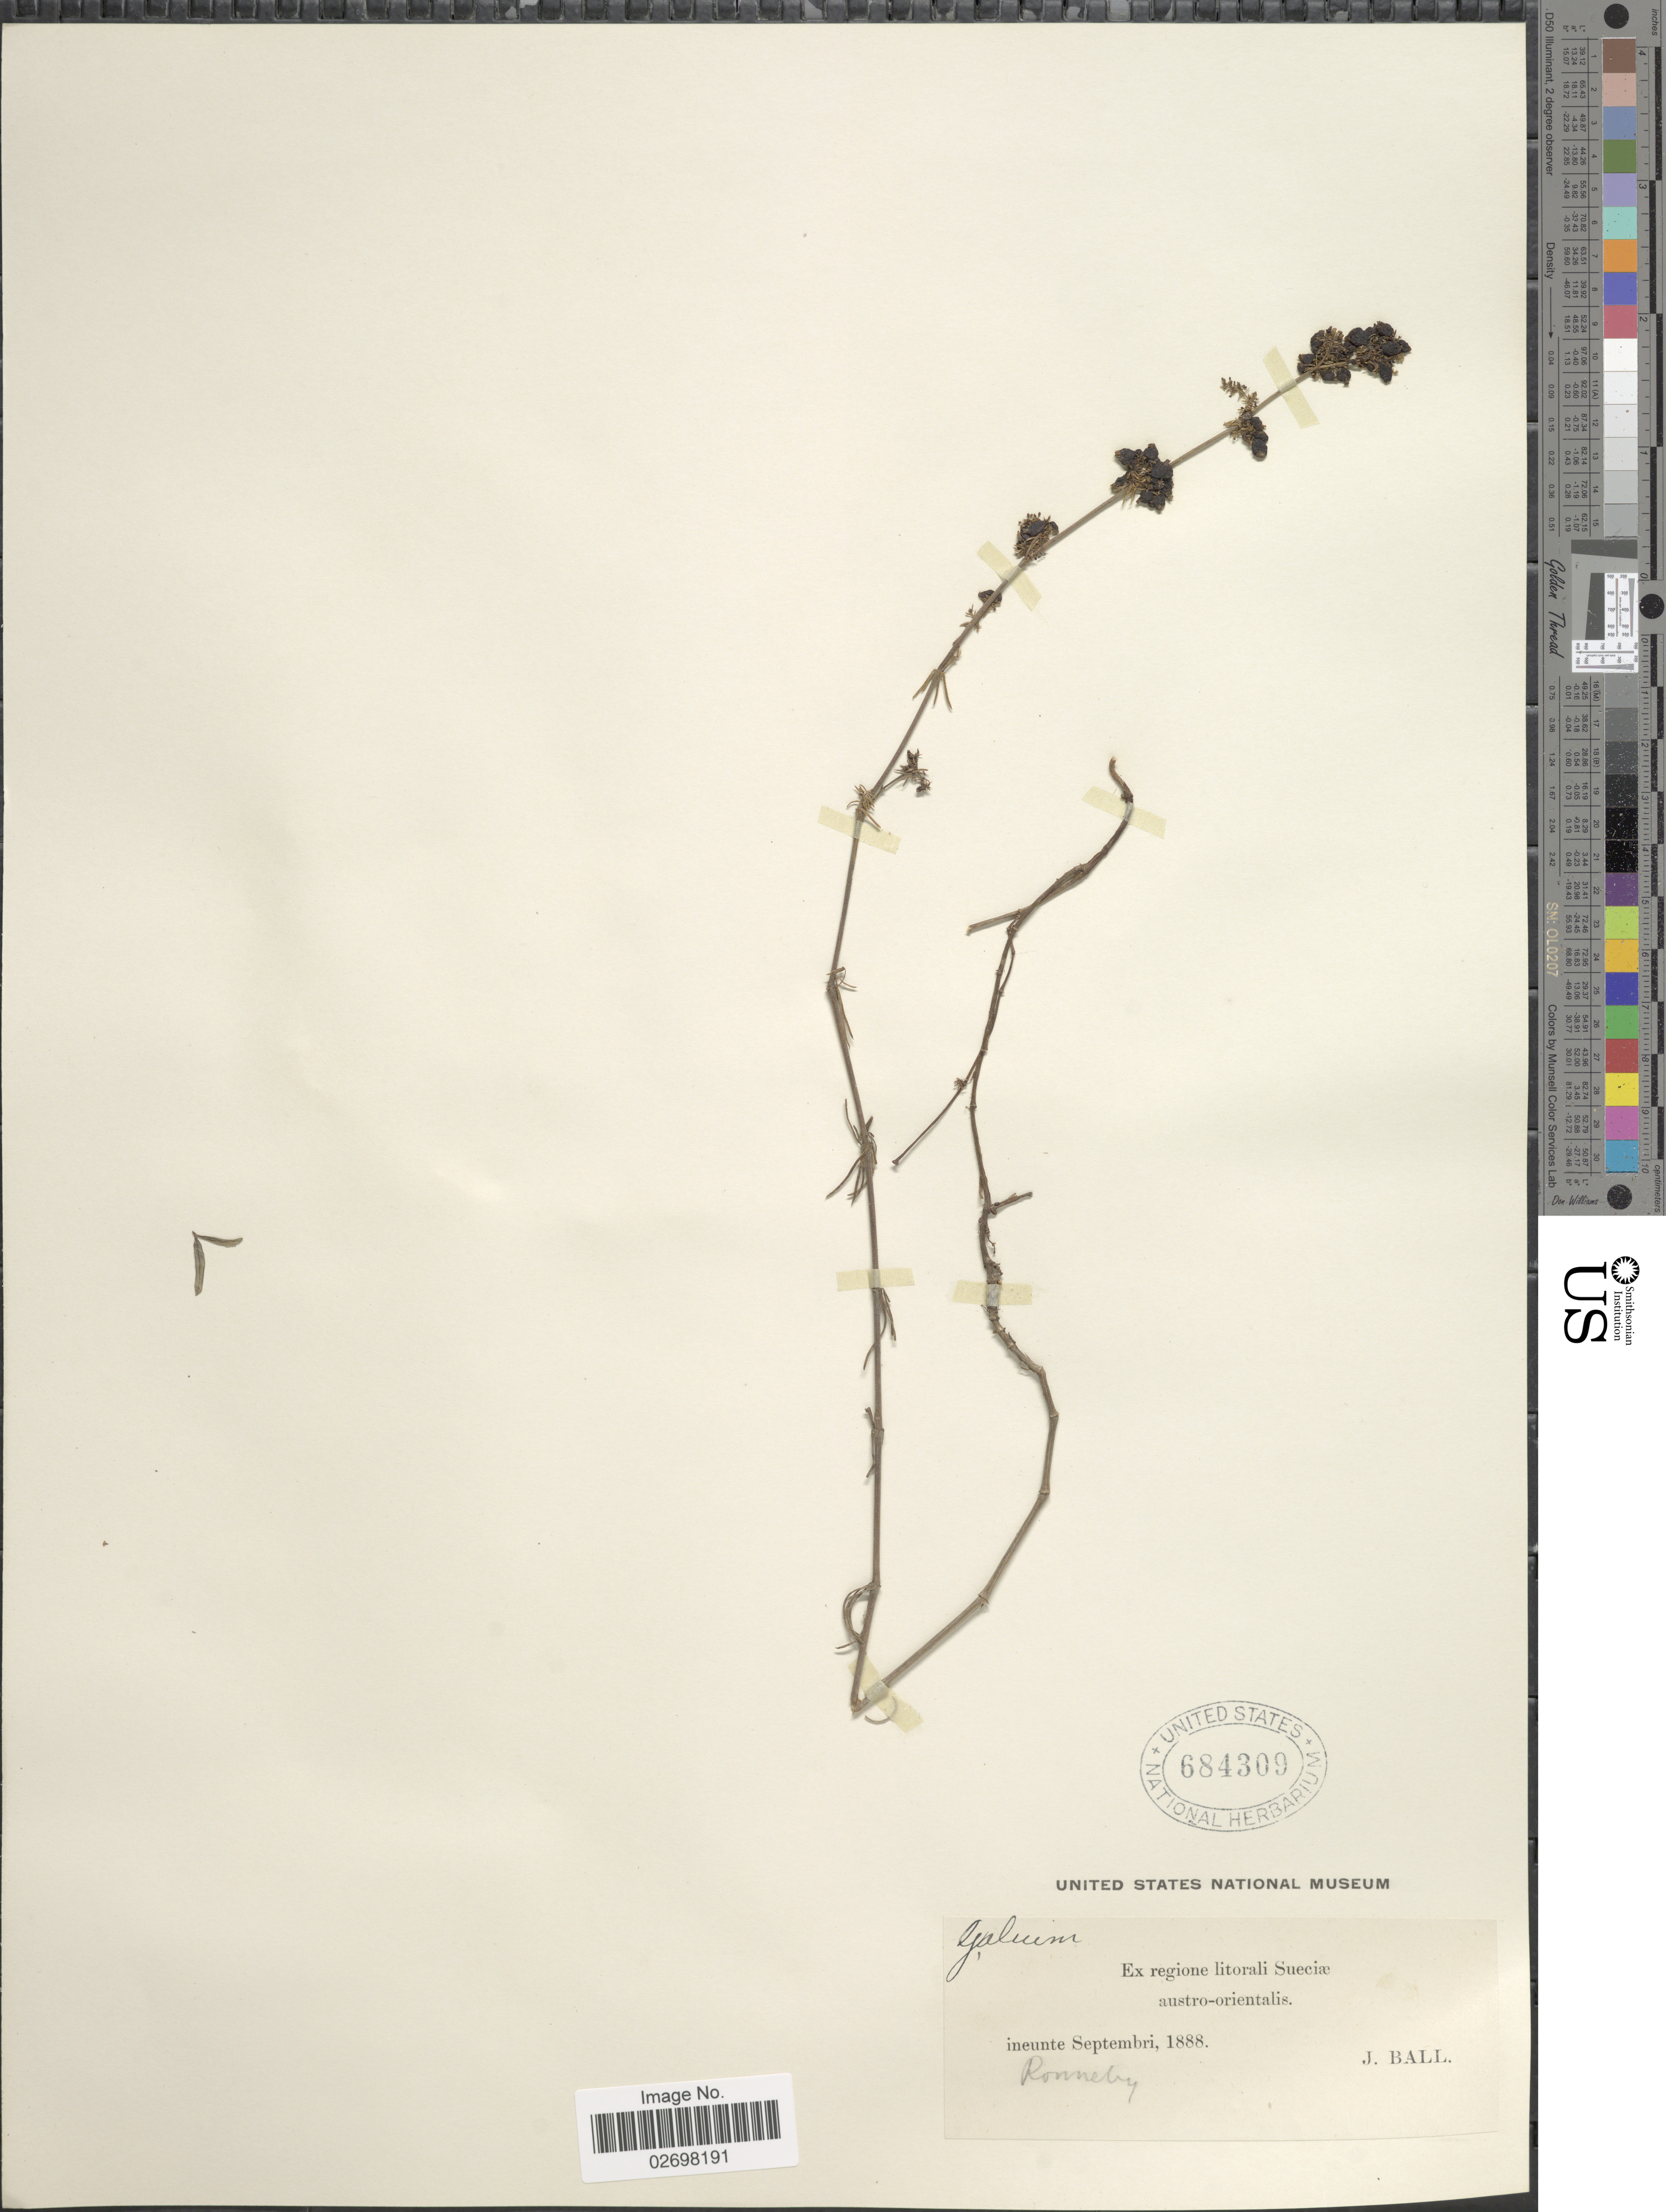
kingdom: Plantae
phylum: Tracheophyta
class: Magnoliopsida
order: Gentianales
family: Rubiaceae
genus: Galium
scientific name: Galium sp.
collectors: J. Ball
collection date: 1888-09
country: Sweden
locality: Regione litorali Sueciæ austro-orientalis, Ronneby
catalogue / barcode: US 684309